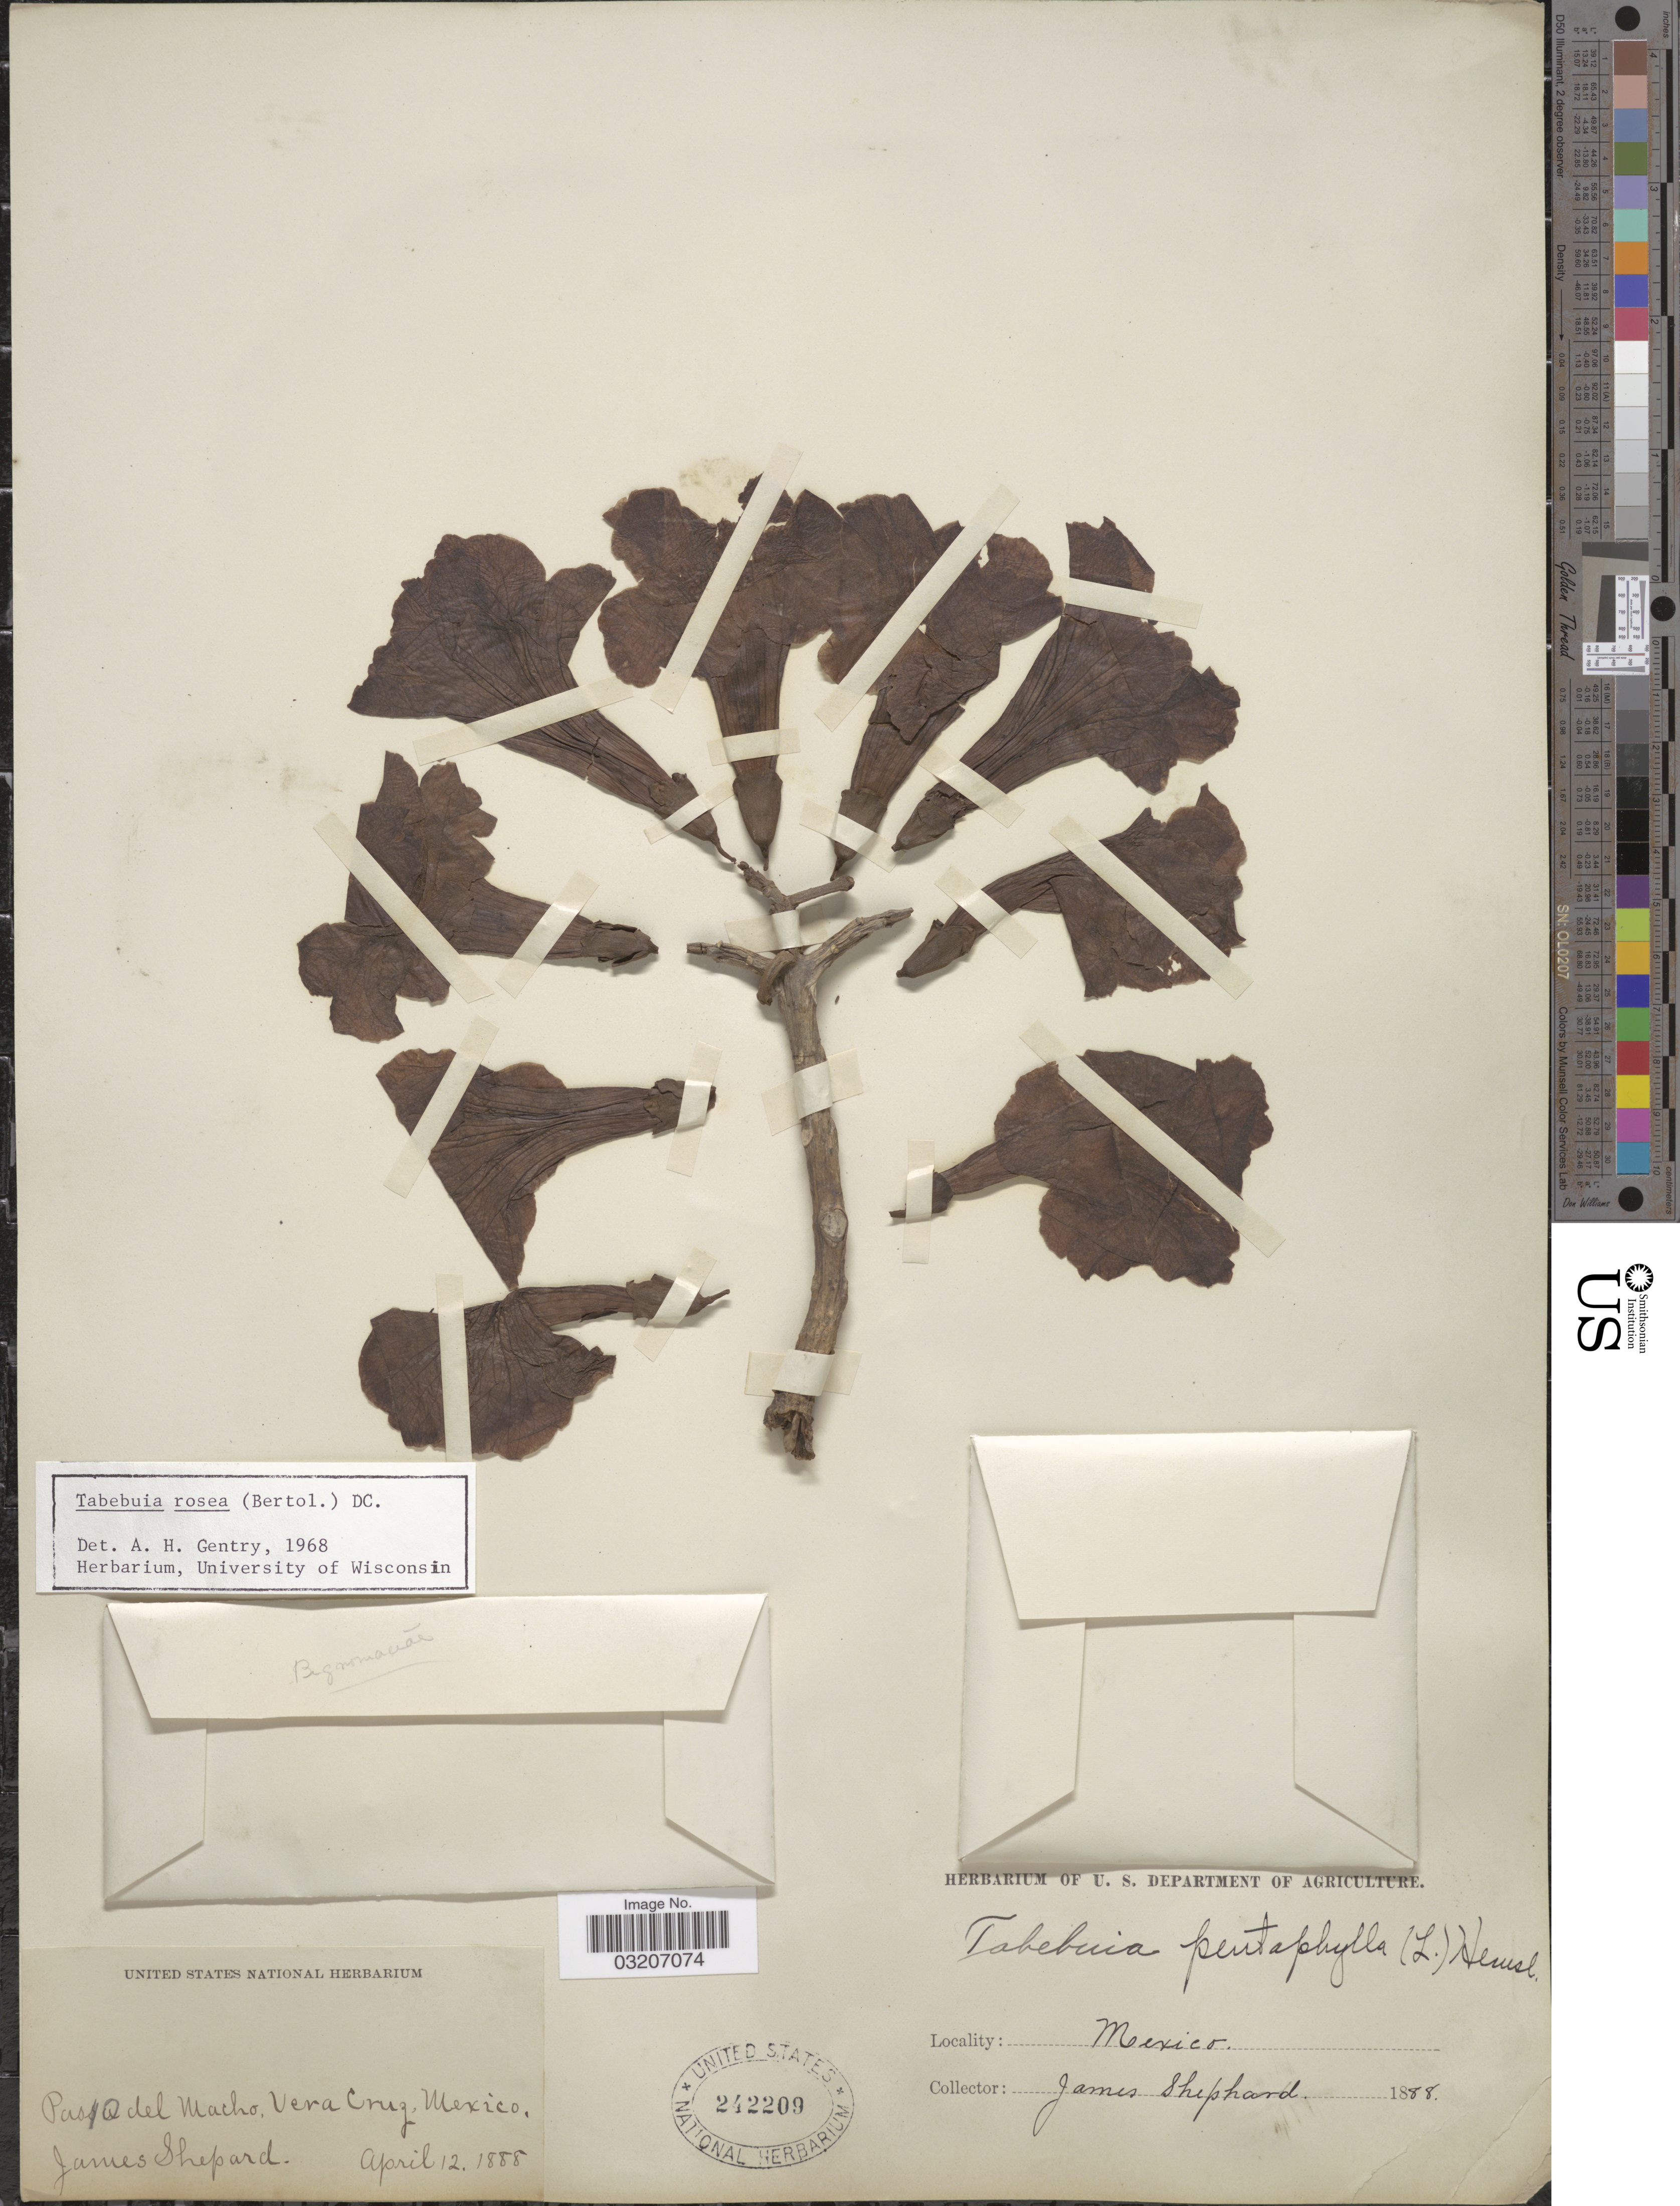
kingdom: Plantae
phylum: Tracheophyta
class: Magnoliopsida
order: Lamiales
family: Bignoniaceae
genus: Tabebuia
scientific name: Tabebuia rosea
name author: (Bertol.) DC.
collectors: J. Shephard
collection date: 1888-04-12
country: Mexico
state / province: Veracruz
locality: Paso del Macho, Vera Cruz.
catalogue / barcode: US 242209